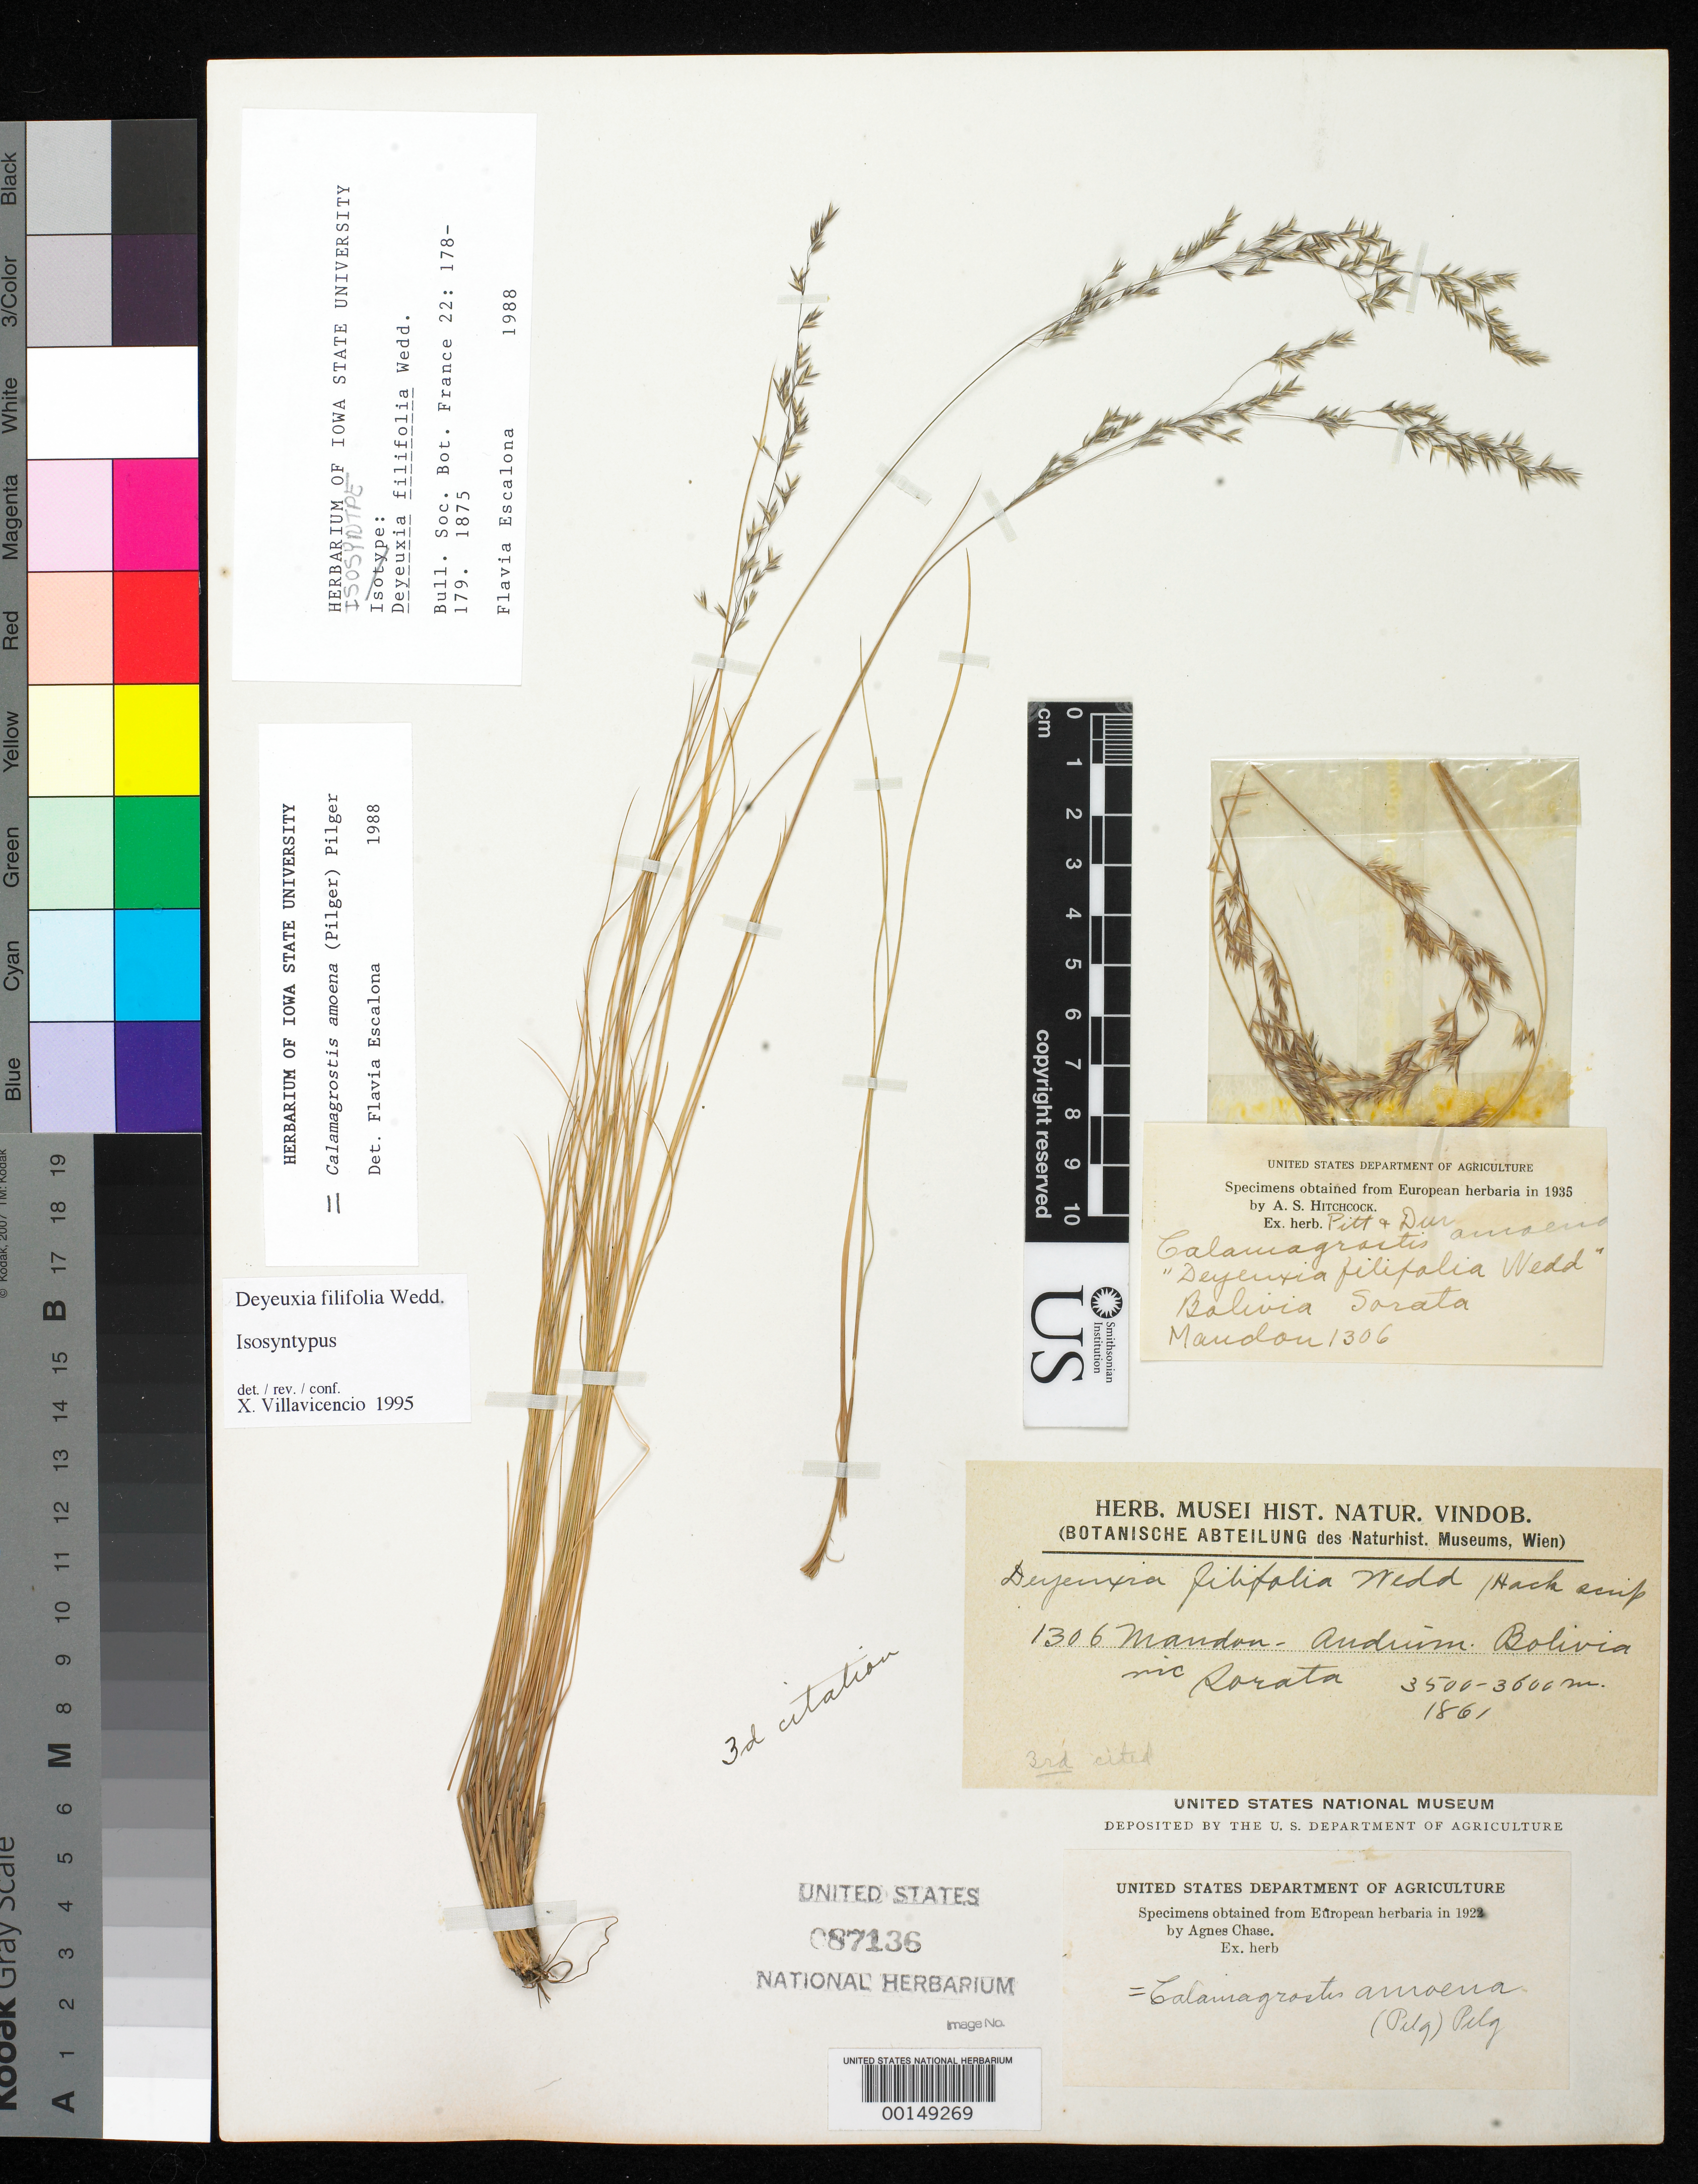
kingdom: Plantae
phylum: Tracheophyta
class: Liliopsida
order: Poales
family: Poaceae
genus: Deyeuxia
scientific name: Deyeuxia filifolia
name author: Wedd.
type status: Isosyntype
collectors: G. Mandon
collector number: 1306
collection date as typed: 1861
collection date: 1861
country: Bolivia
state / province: La Paz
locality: Andium, vic. Sorata.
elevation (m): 3500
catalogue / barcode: US 87136